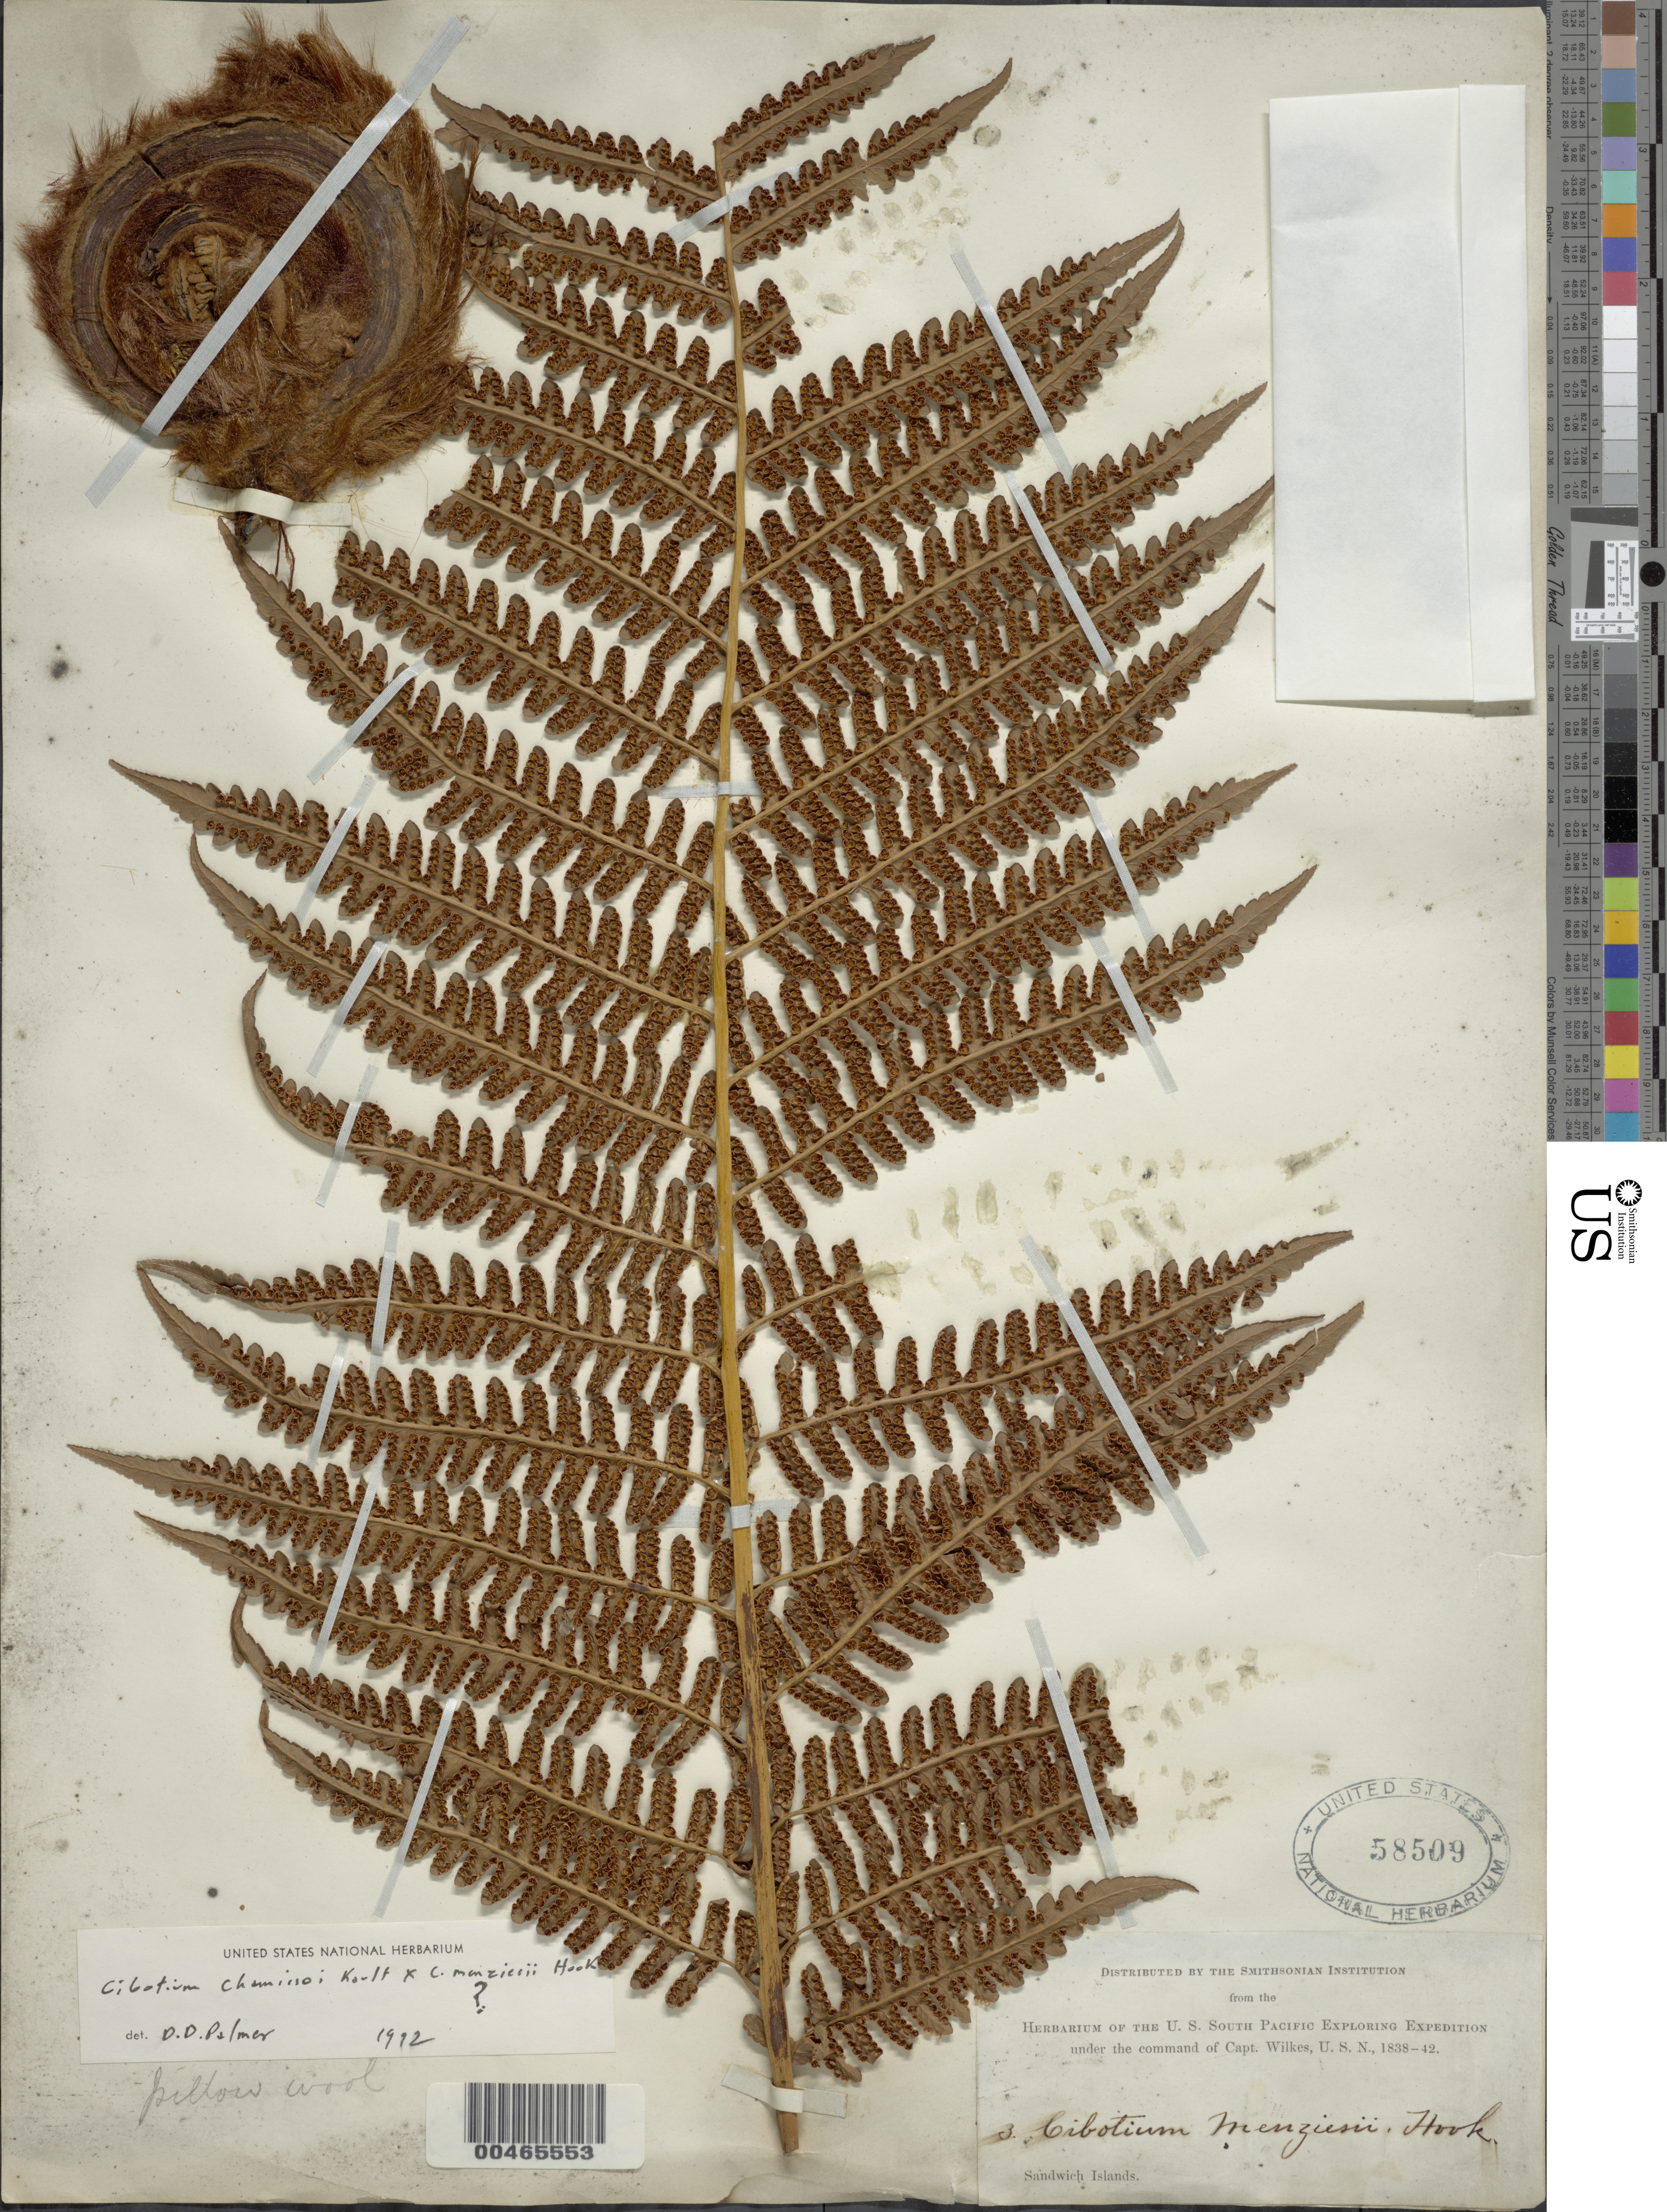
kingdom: Plantae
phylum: Tracheophyta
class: Polypodiopsida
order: Cyatheales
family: Cibotiaceae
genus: Cibotium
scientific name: Cibotium chamissoi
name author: Kaulf.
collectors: Wilkes Explor. Exped.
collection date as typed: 1838 to -- --- 1842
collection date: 1838/1842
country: United States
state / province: Hawaii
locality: Sandwich Islands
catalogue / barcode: US 58509